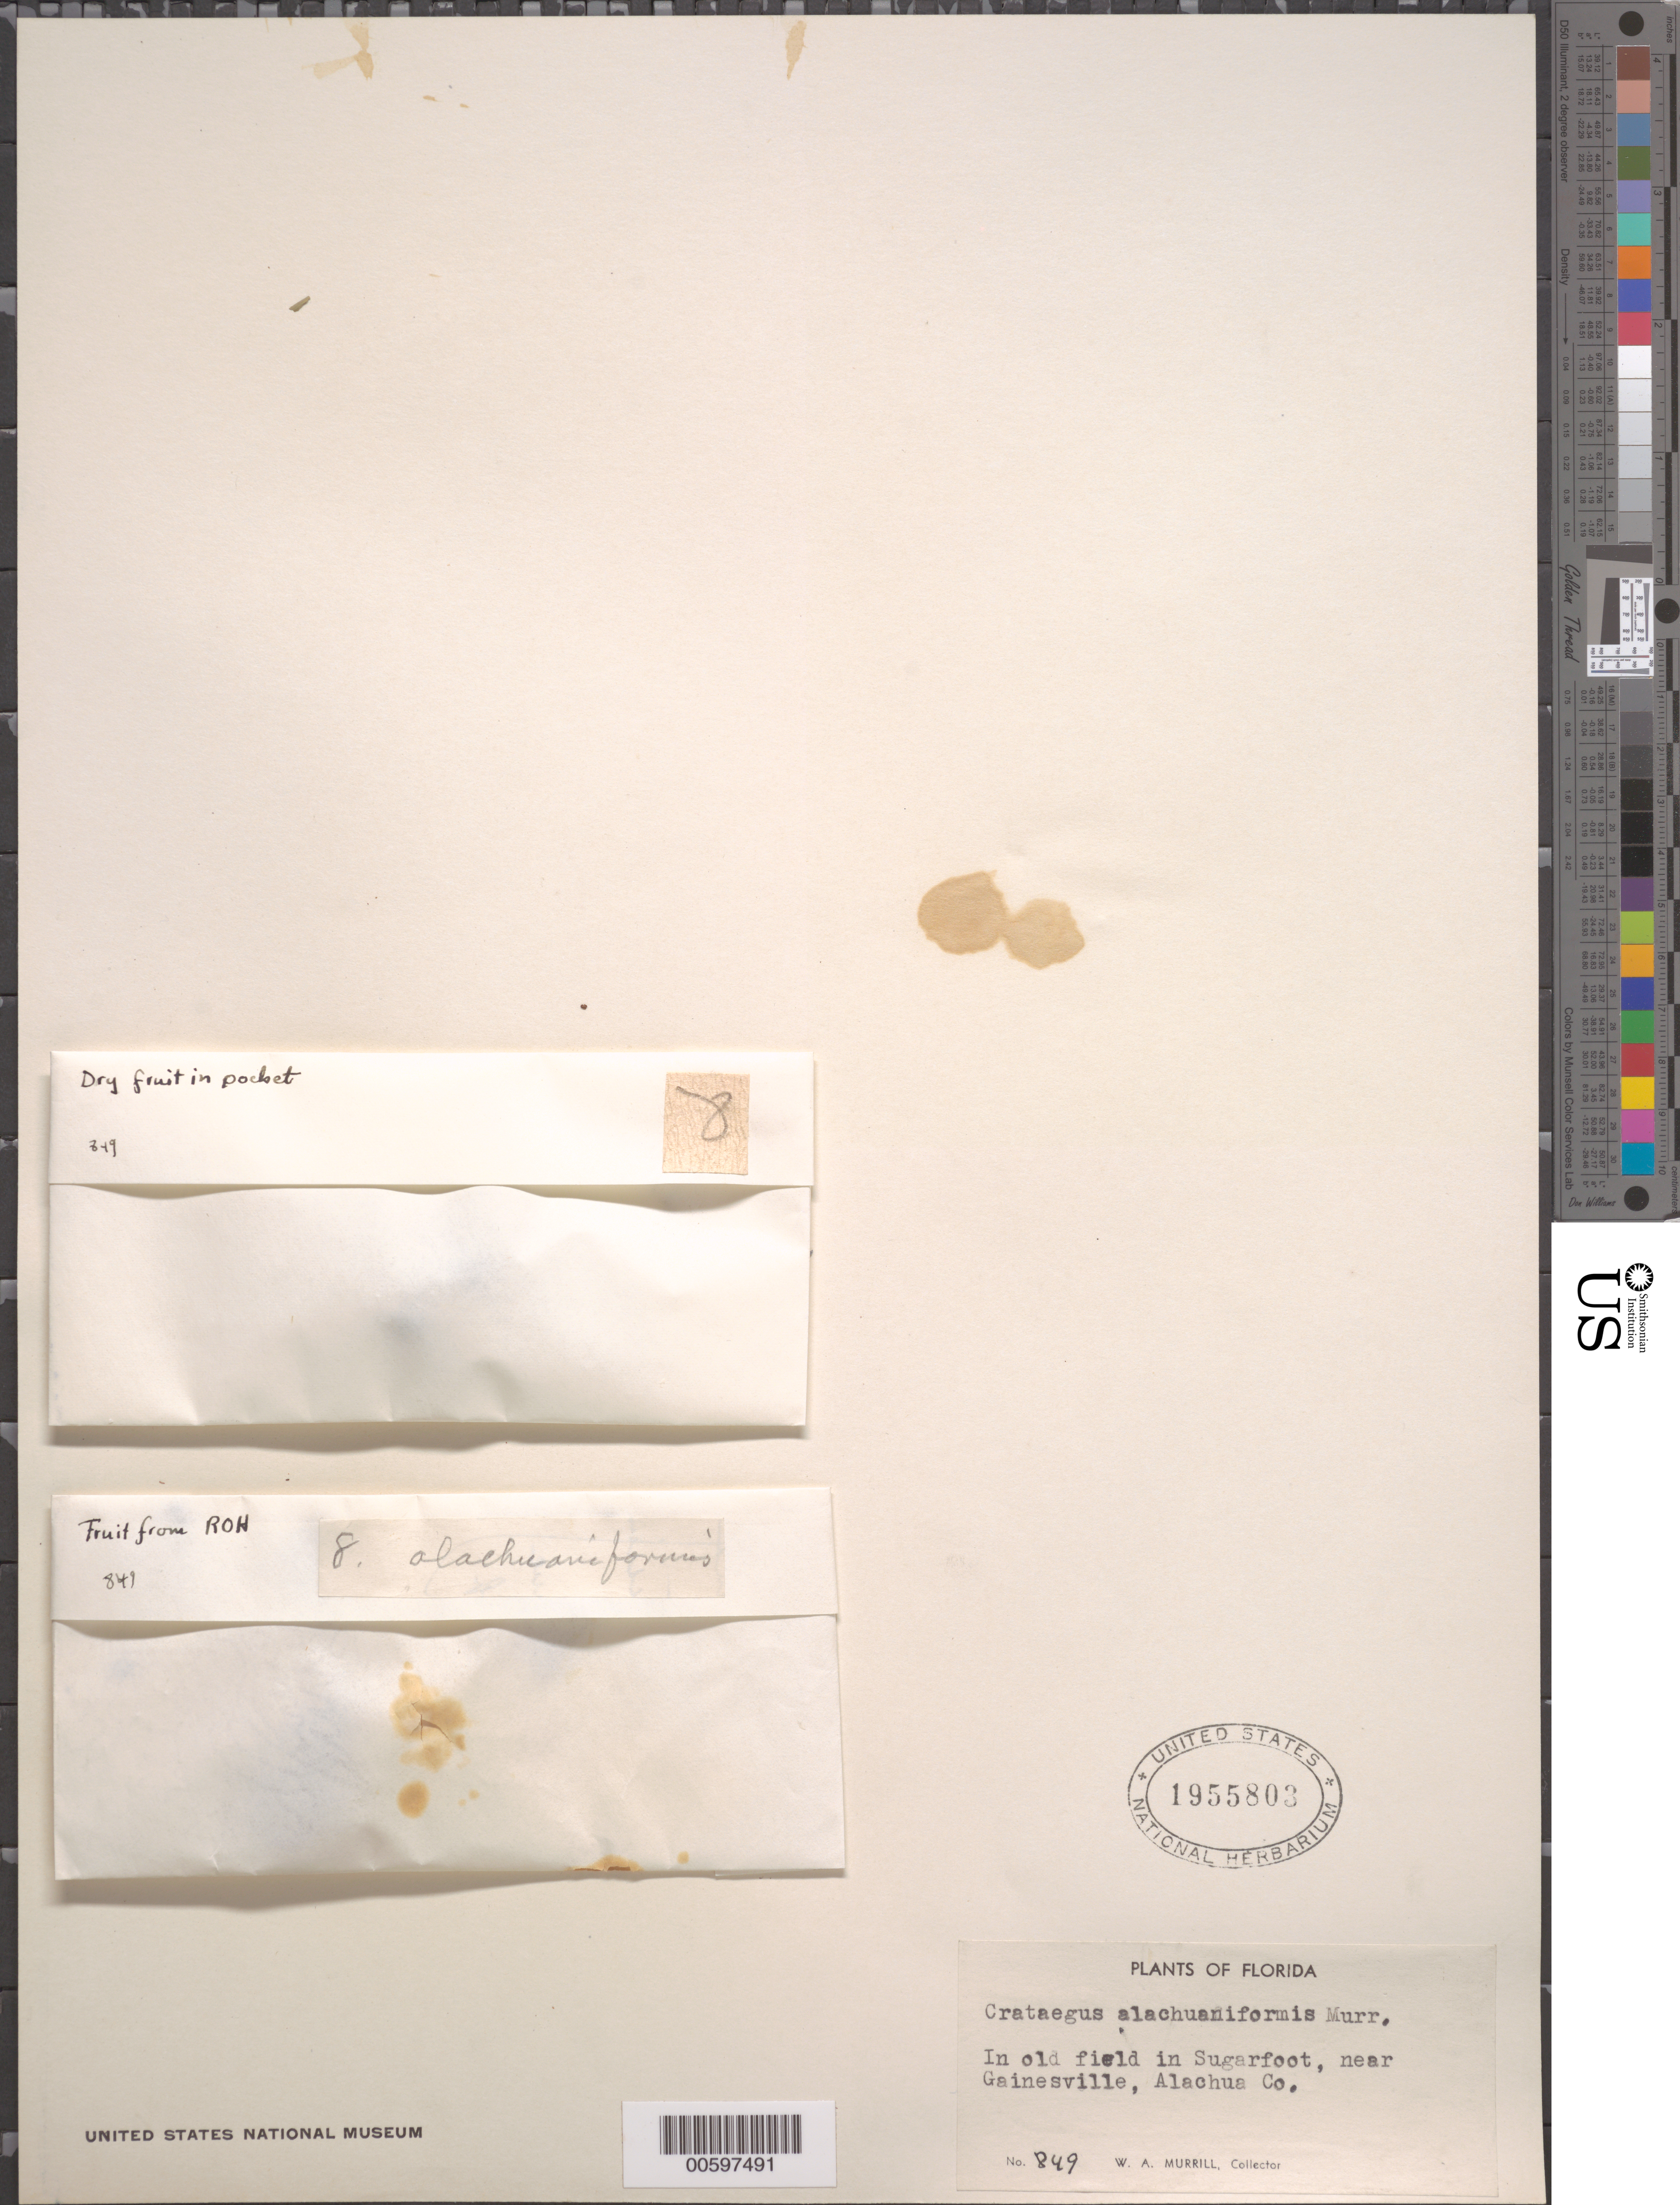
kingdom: Plantae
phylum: Tracheophyta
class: Magnoliopsida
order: Rosales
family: Rosaceae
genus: Crataegus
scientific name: Crataegus alachuaniformis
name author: Murrill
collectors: W. A. Murrill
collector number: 849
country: United States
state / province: Florida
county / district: Alachua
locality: Sugarfood, near Gainesville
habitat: old field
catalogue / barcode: US 1955803